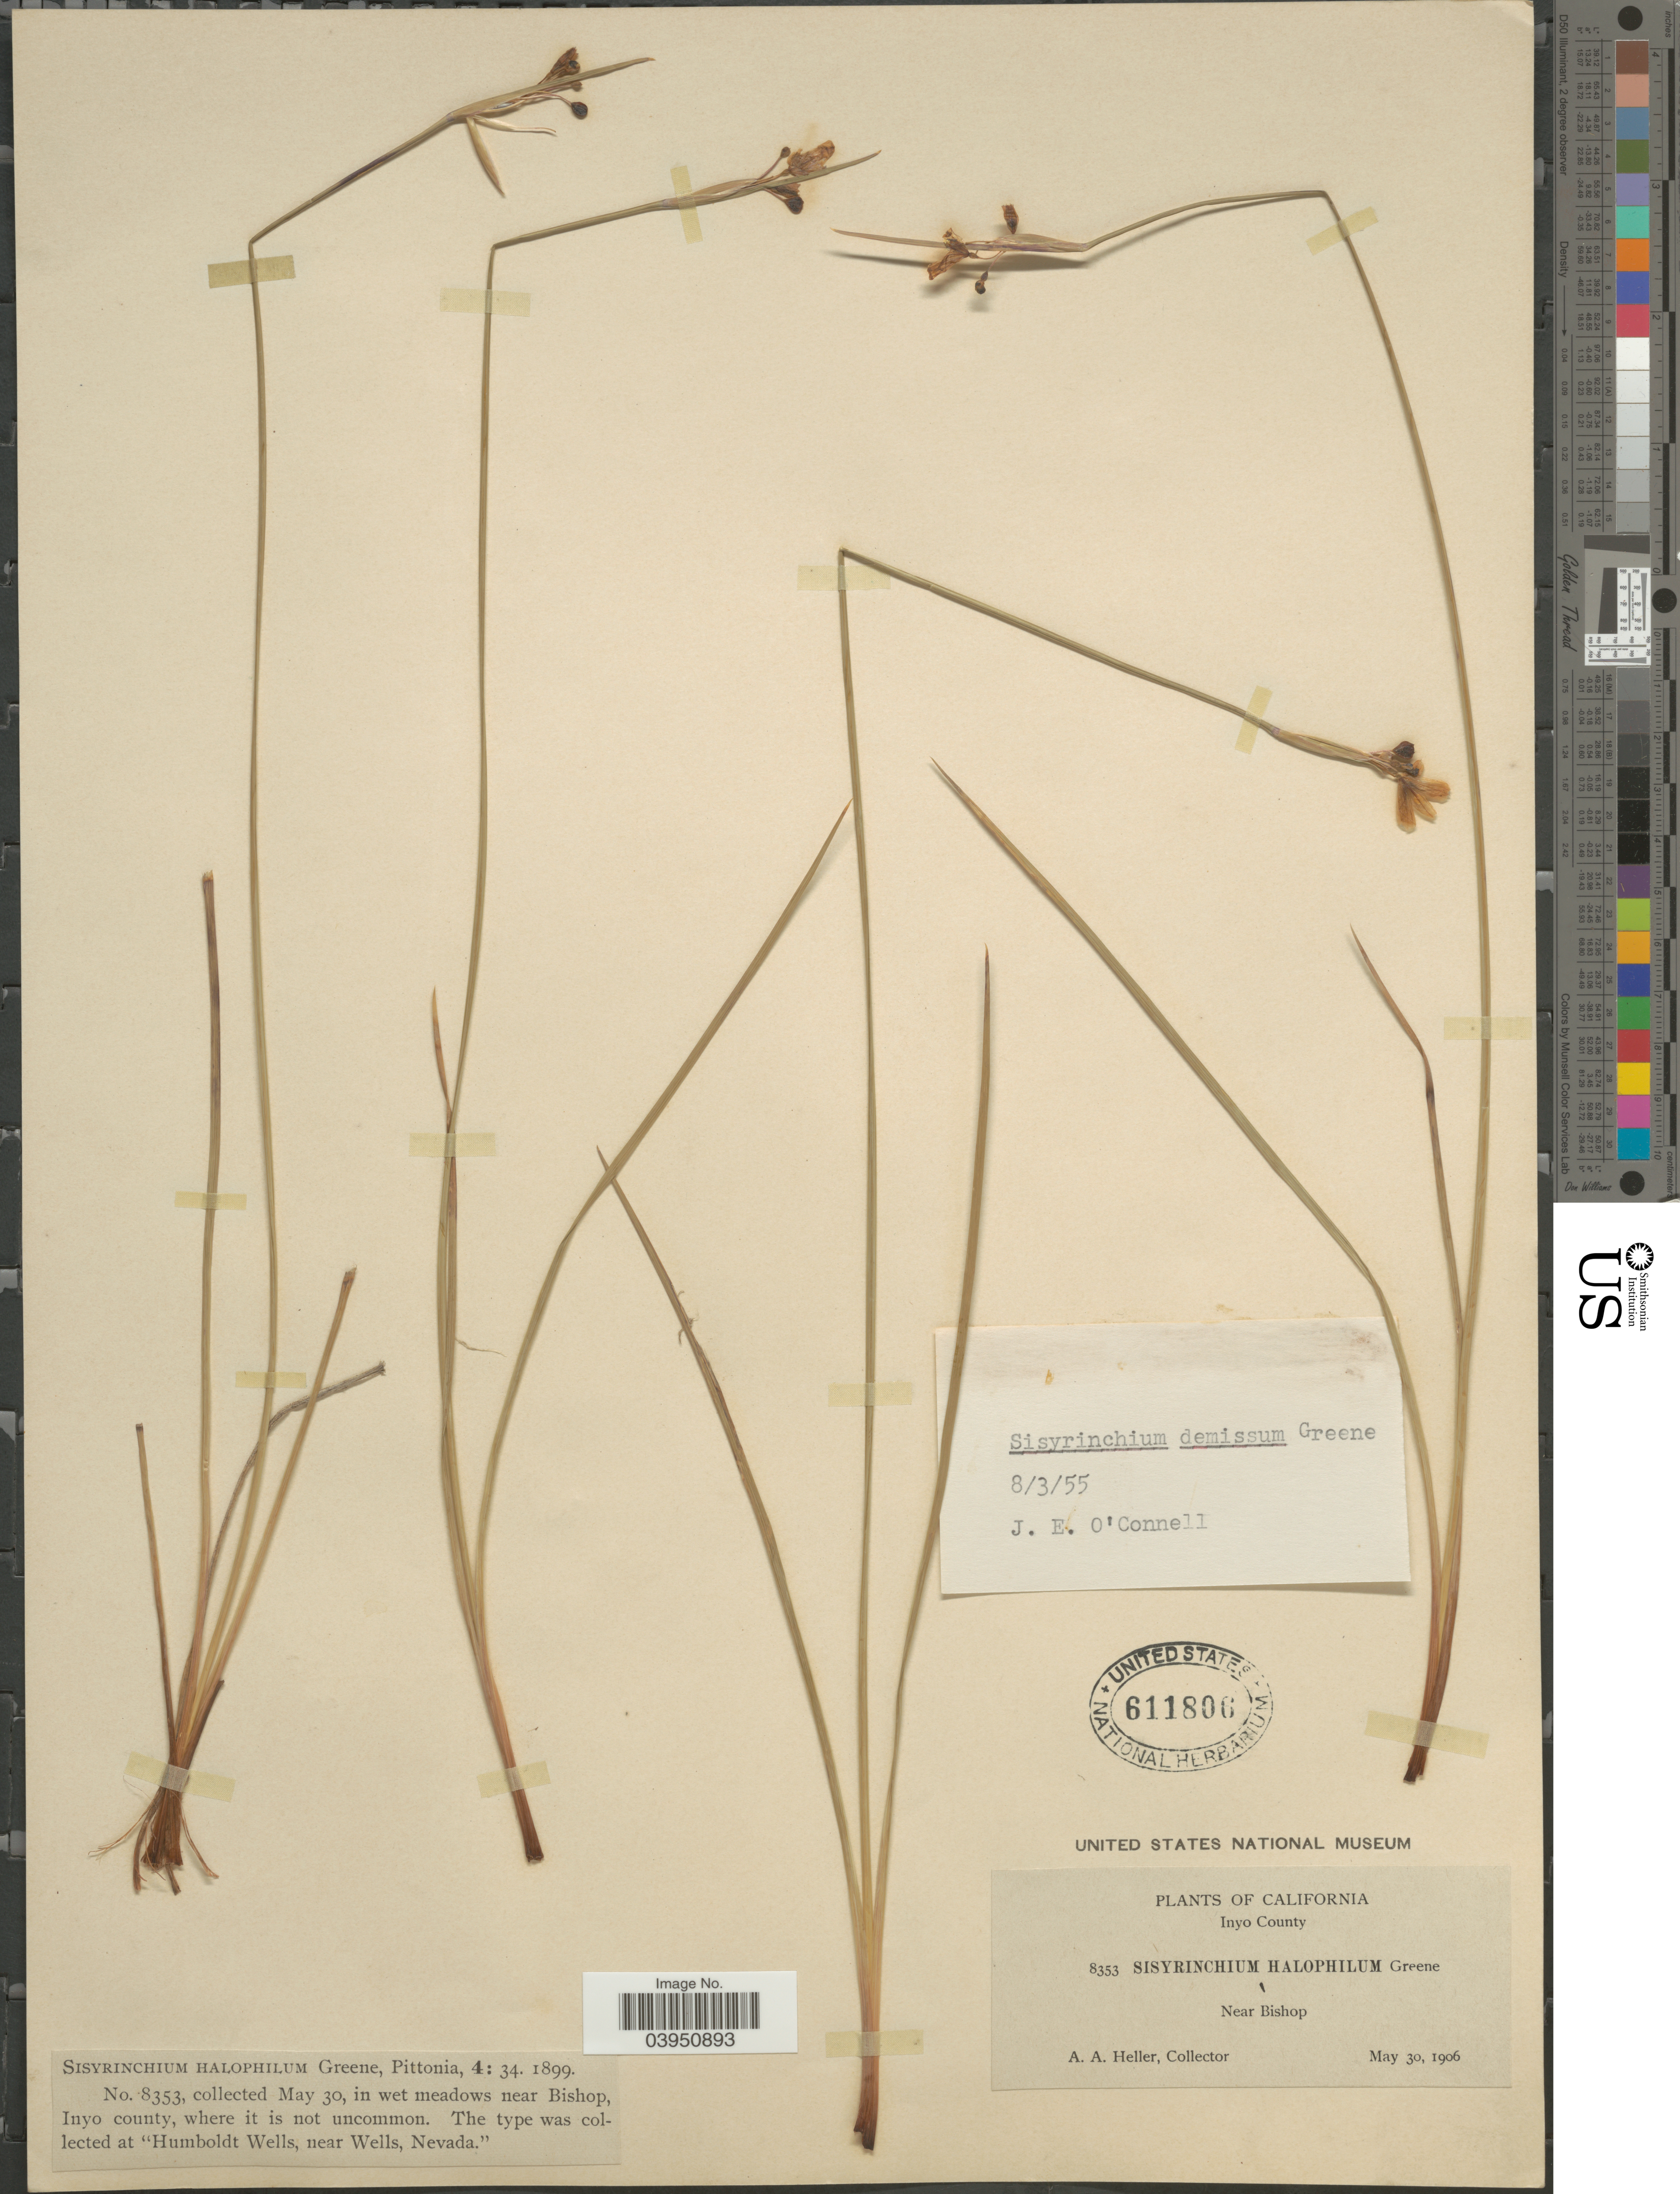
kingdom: Plantae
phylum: Tracheophyta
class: Liliopsida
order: Asparagales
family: Iridaceae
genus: Sisyrinchium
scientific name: Sisyrinchium demissum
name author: Greene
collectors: A. A. Heller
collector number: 8353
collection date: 1906-05-30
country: United States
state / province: California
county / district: Inyo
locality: Near Bishop, Inyo county. At Humboldt Wells, near Wells.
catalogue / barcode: US 611806